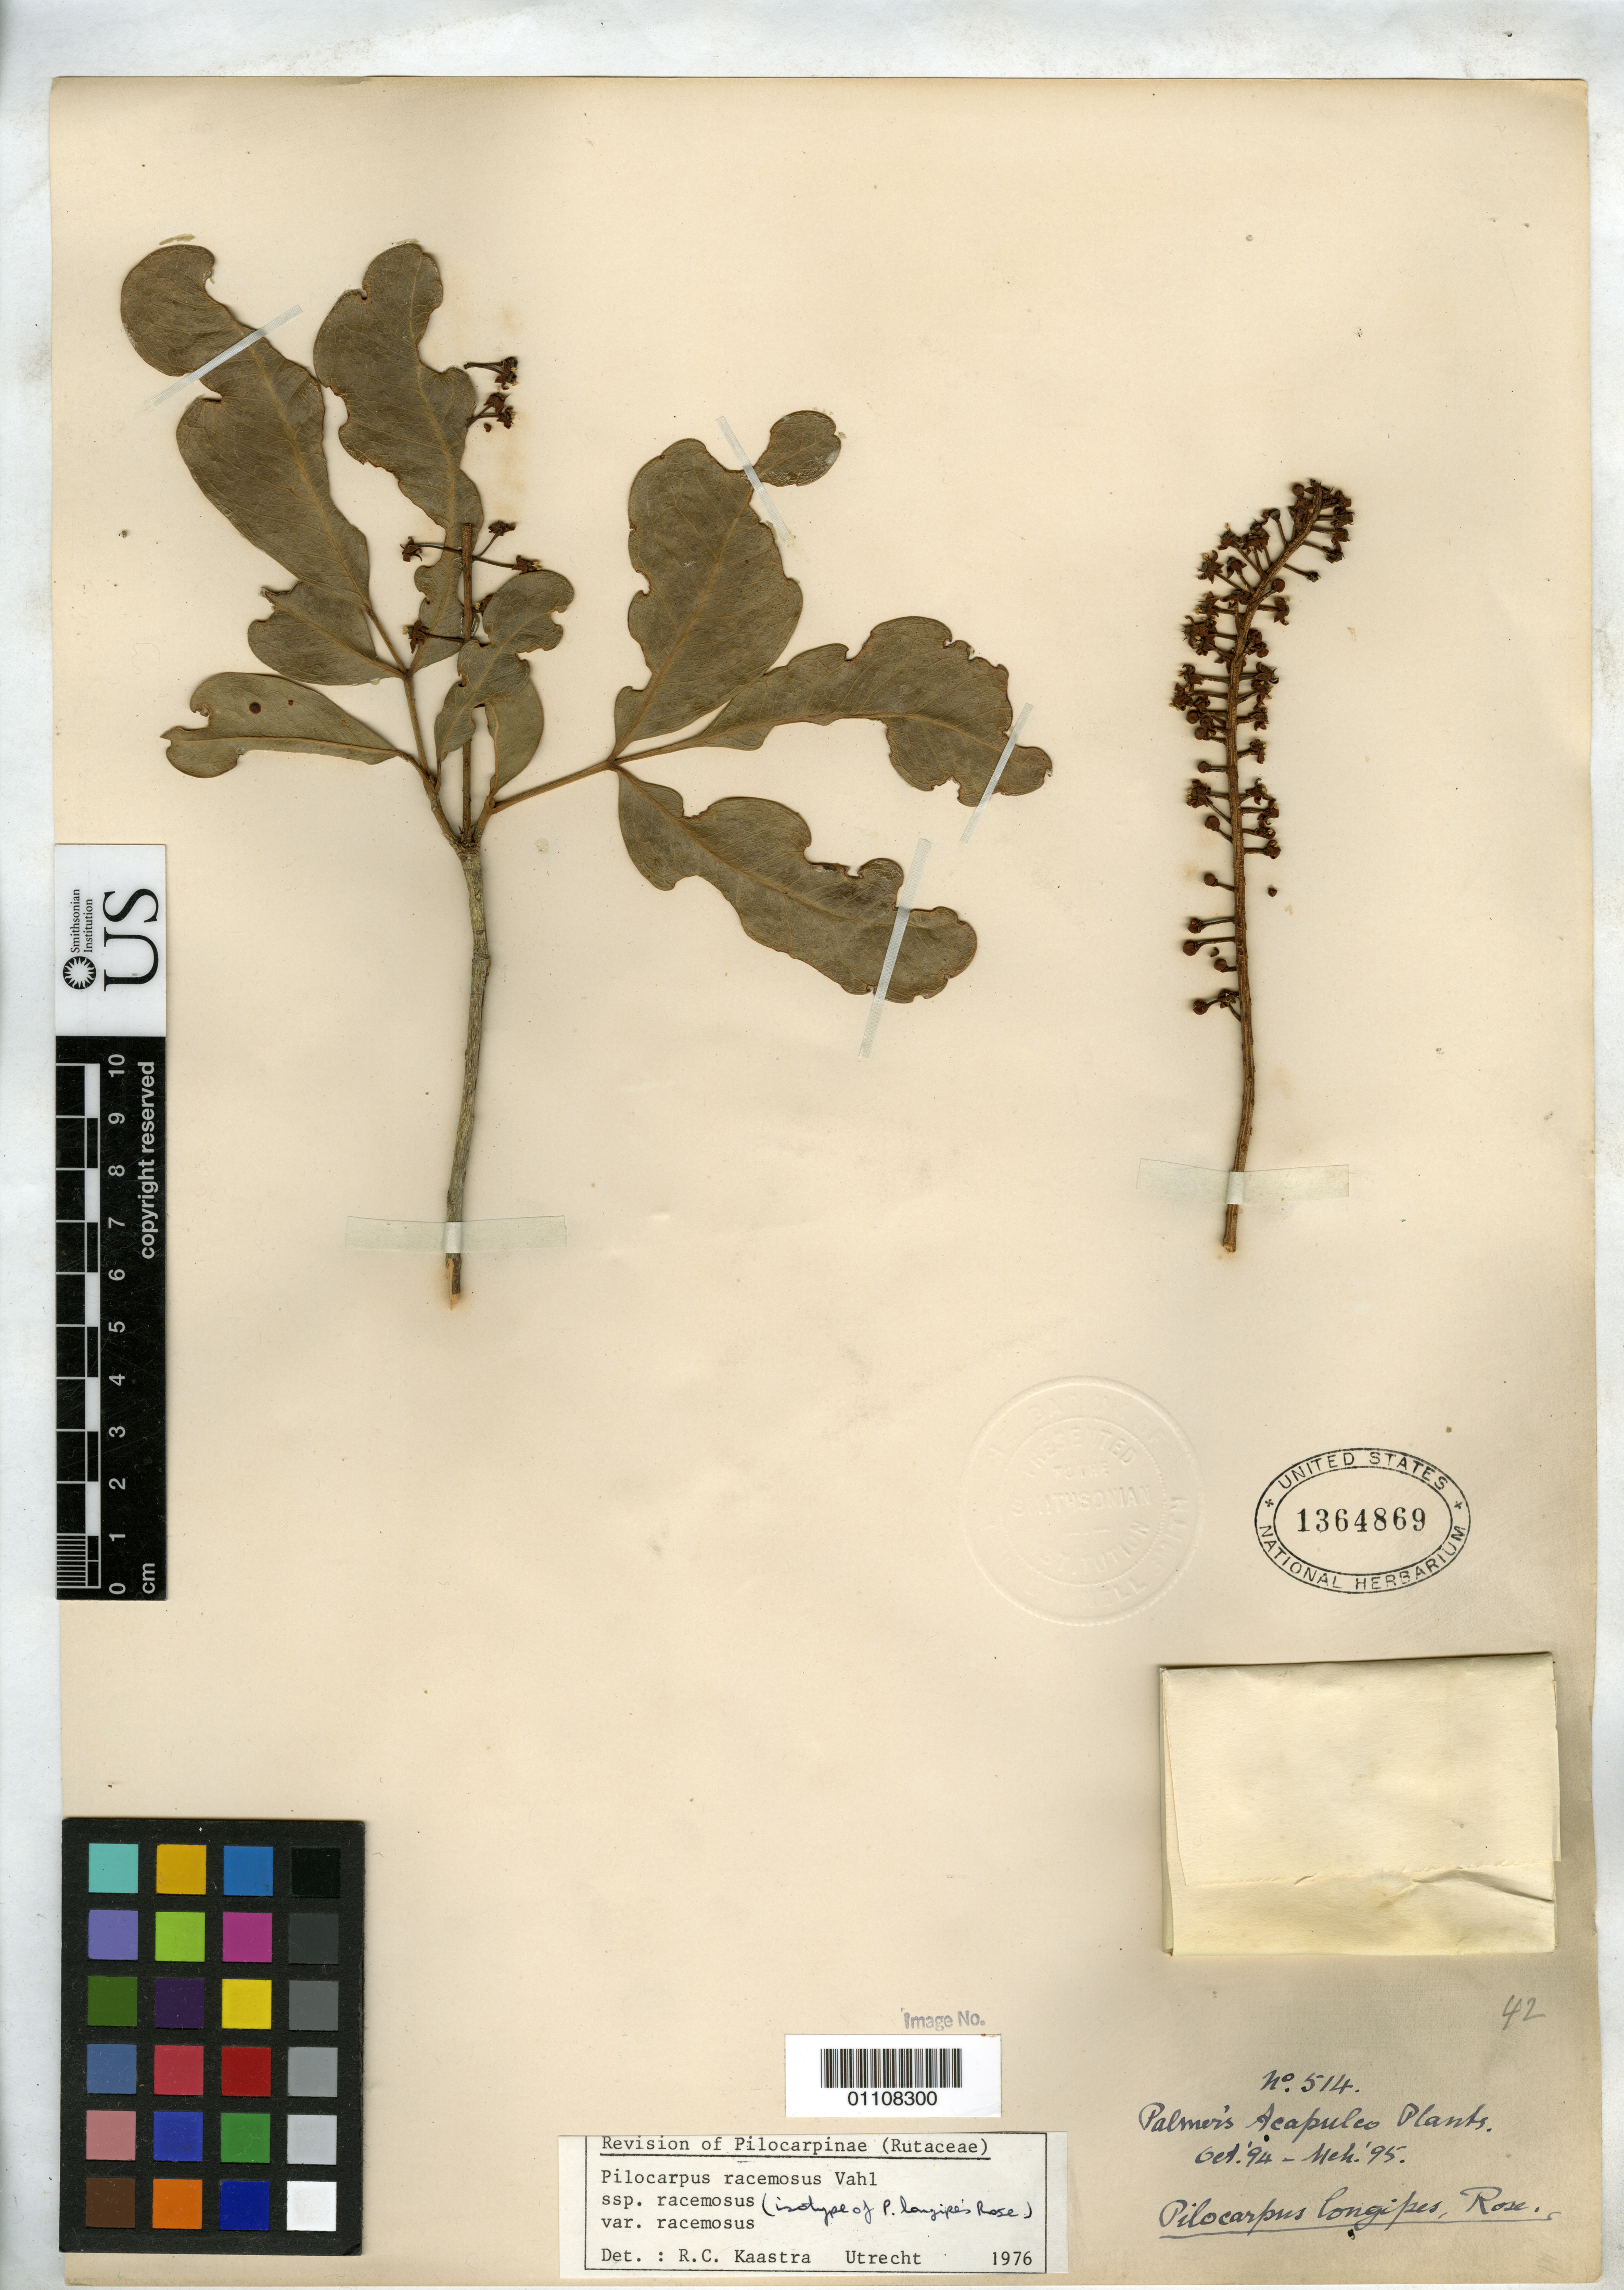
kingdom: Plantae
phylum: Tracheophyta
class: Magnoliopsida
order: Sapindales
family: Rutaceae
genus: Pilocarpus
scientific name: Pilocarpus longipes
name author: Rose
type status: Isolectotype; Type Collection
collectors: E. Palmer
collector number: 514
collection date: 1894-10/1895-03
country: Mexico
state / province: Guerrero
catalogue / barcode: US 1364869